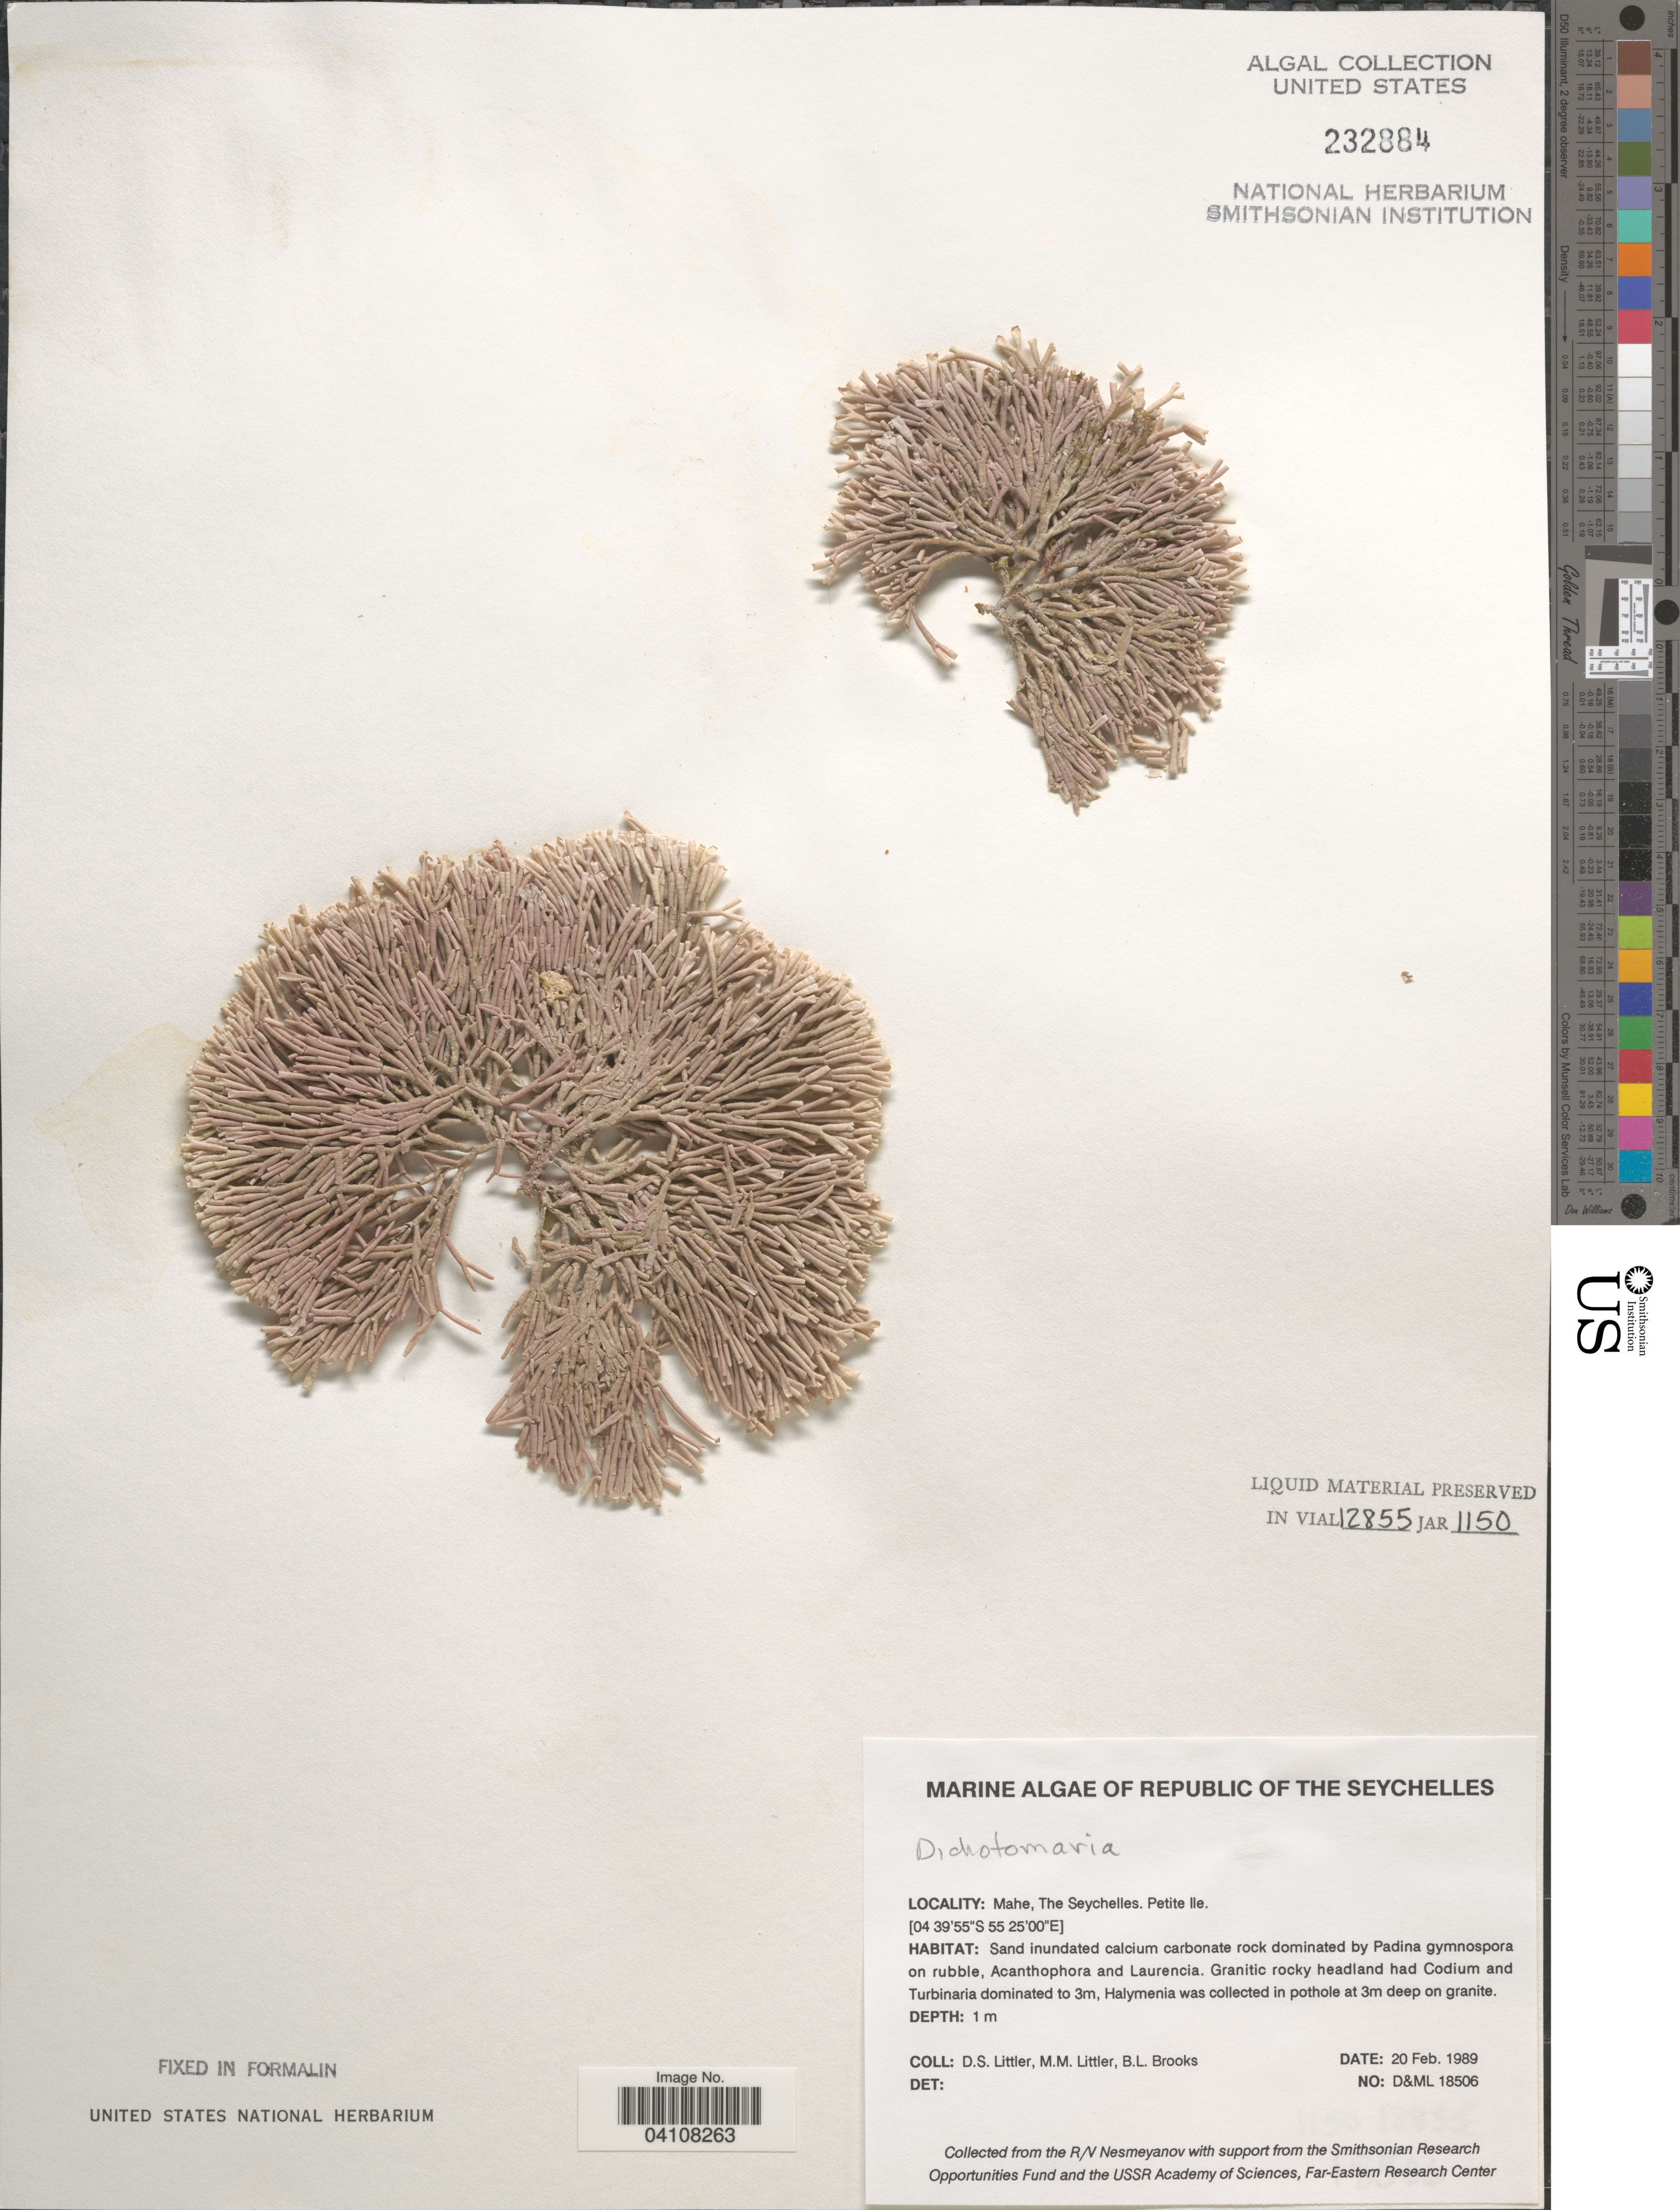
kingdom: Plantae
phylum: Rhodophyta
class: Florideophyceae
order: Nemaliales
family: Galaxauraceae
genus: Dichotomaria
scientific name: Dichotomaria sp.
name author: in Arai et al.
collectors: D. S. Littler & B. Brooks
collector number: D&ML18506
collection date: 1989-02-20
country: Seychelles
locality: Republic of The Seychelles. Mahe. Petite Ile.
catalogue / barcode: US 232884